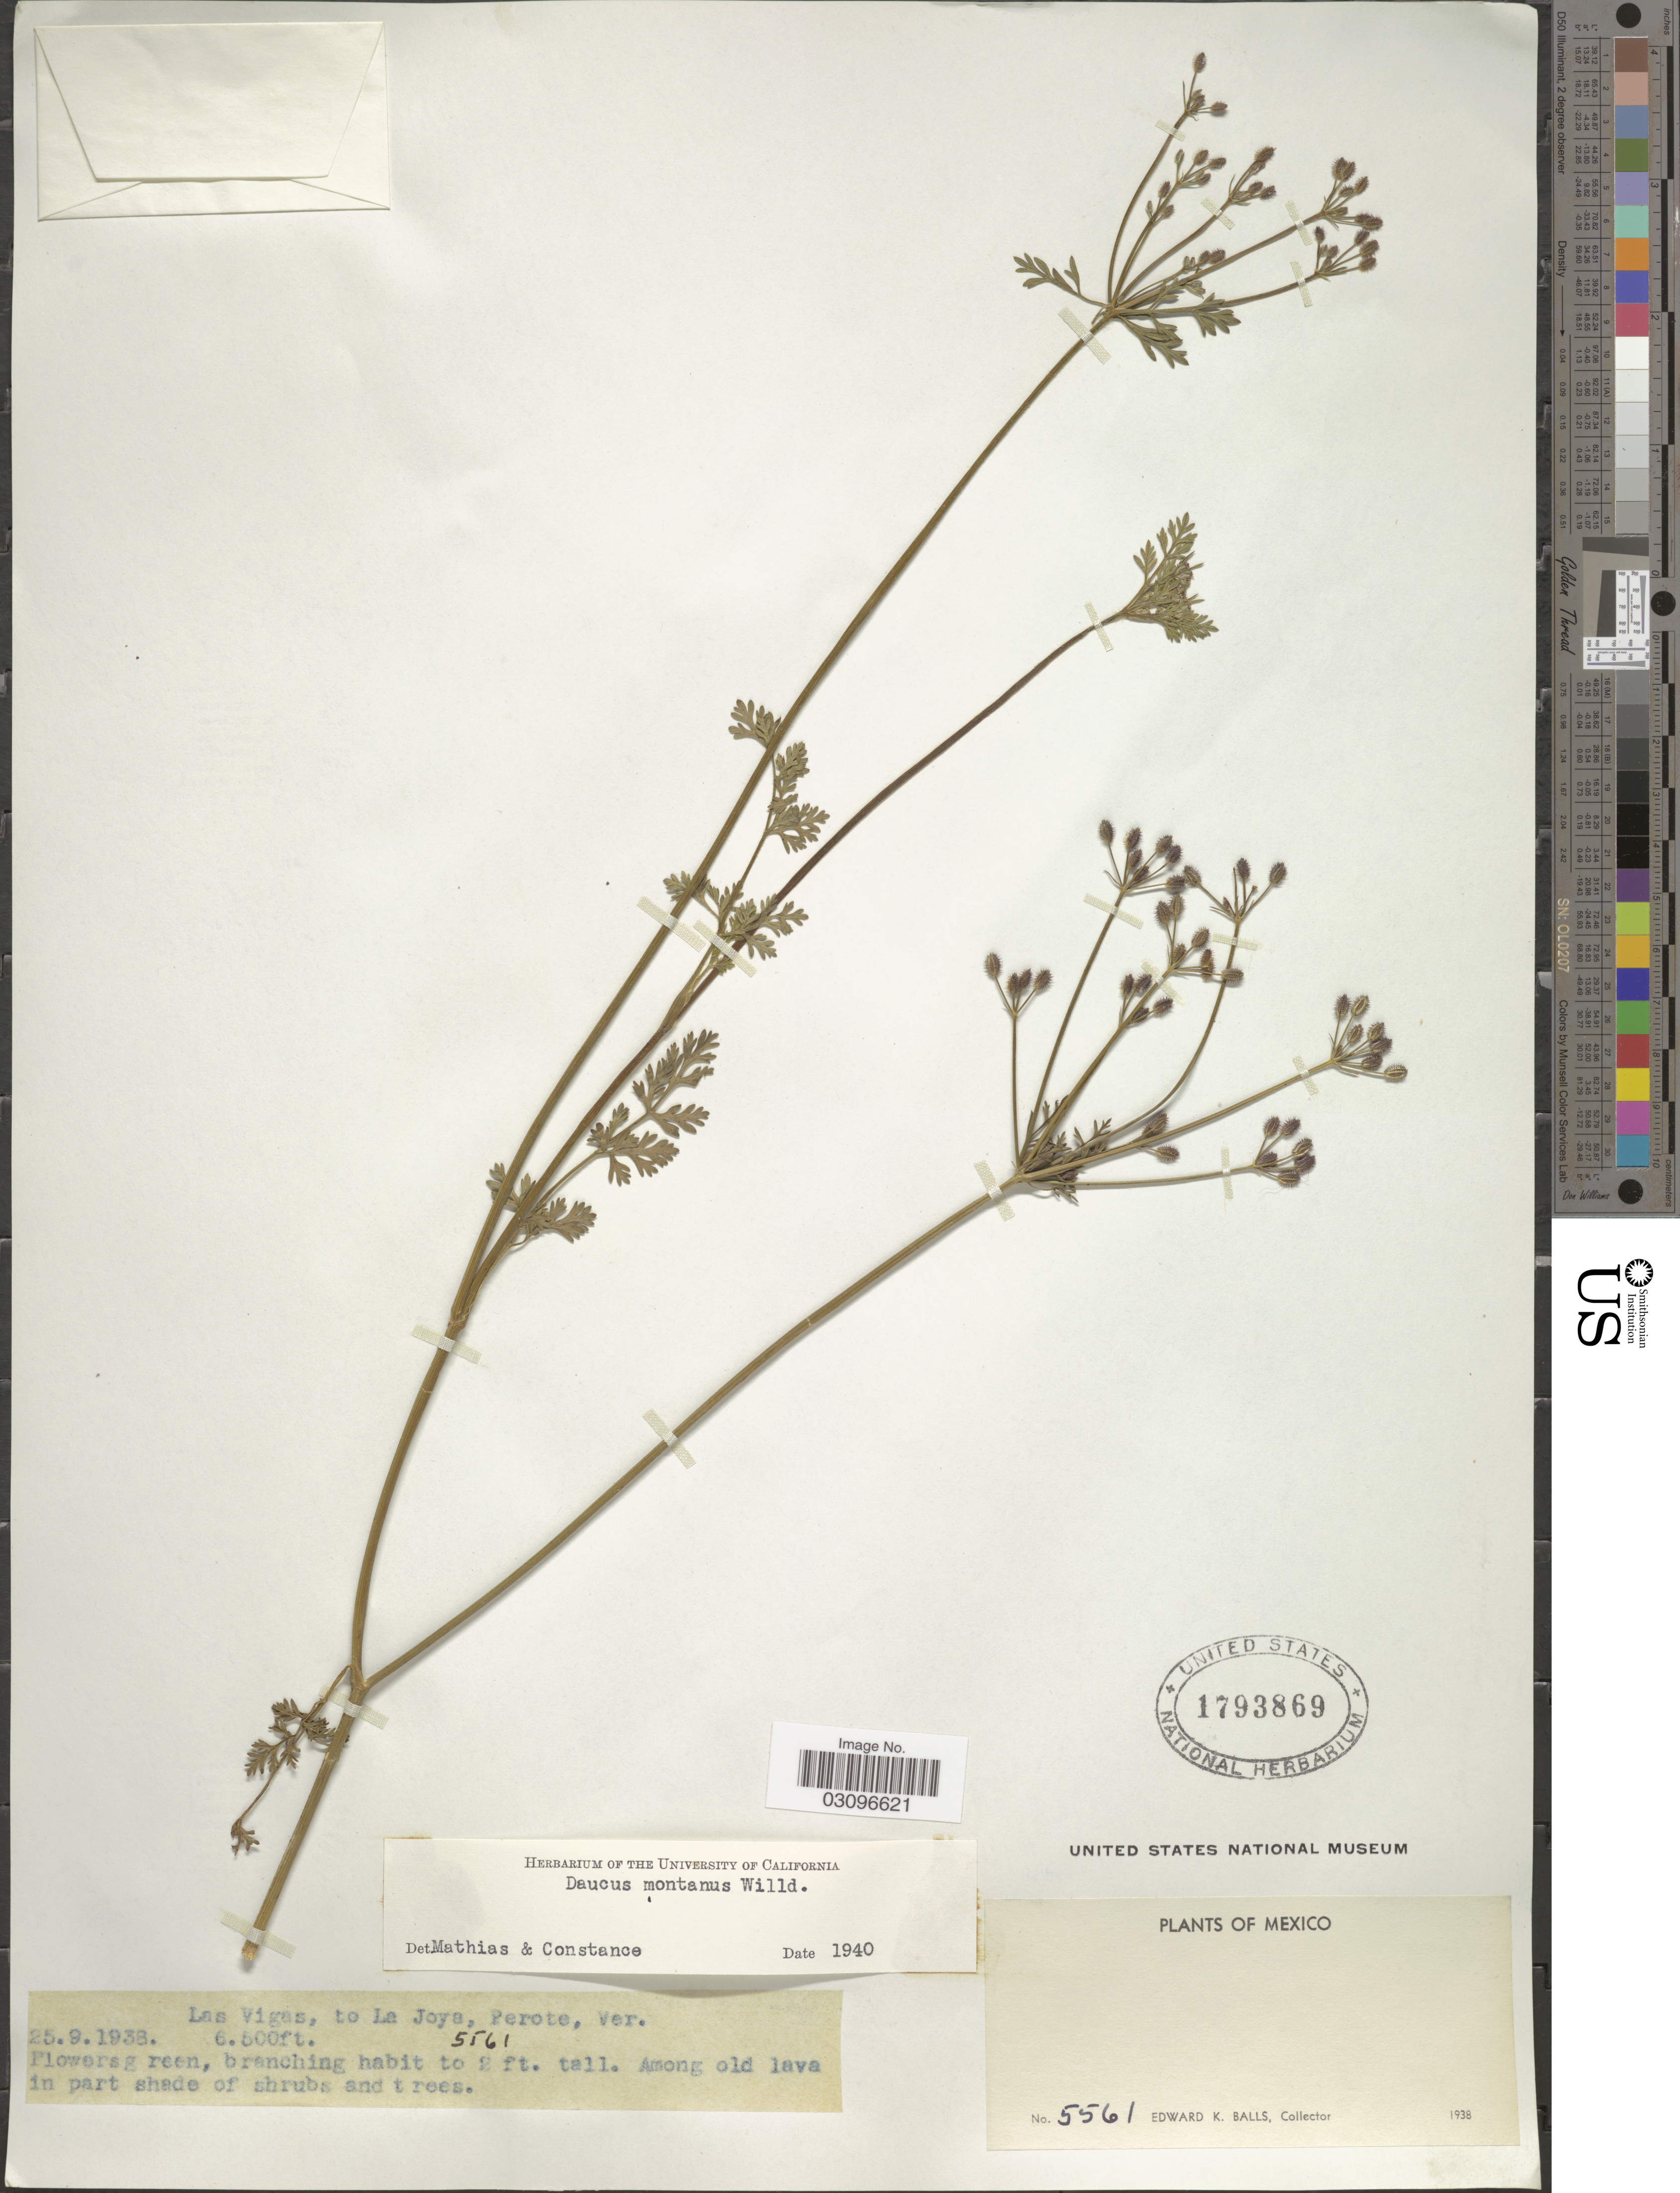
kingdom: Plantae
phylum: Tracheophyta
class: Magnoliopsida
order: Apiales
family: Apiaceae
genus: Daucus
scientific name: Daucus montanus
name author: Humb. & Bonpl. ex Spreng.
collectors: E. K. Balls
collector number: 5561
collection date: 1938-09-25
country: Mexico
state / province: Veracruz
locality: Las Vigas, to La Joya, Perote, Ver.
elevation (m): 1981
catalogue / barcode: US 1793869